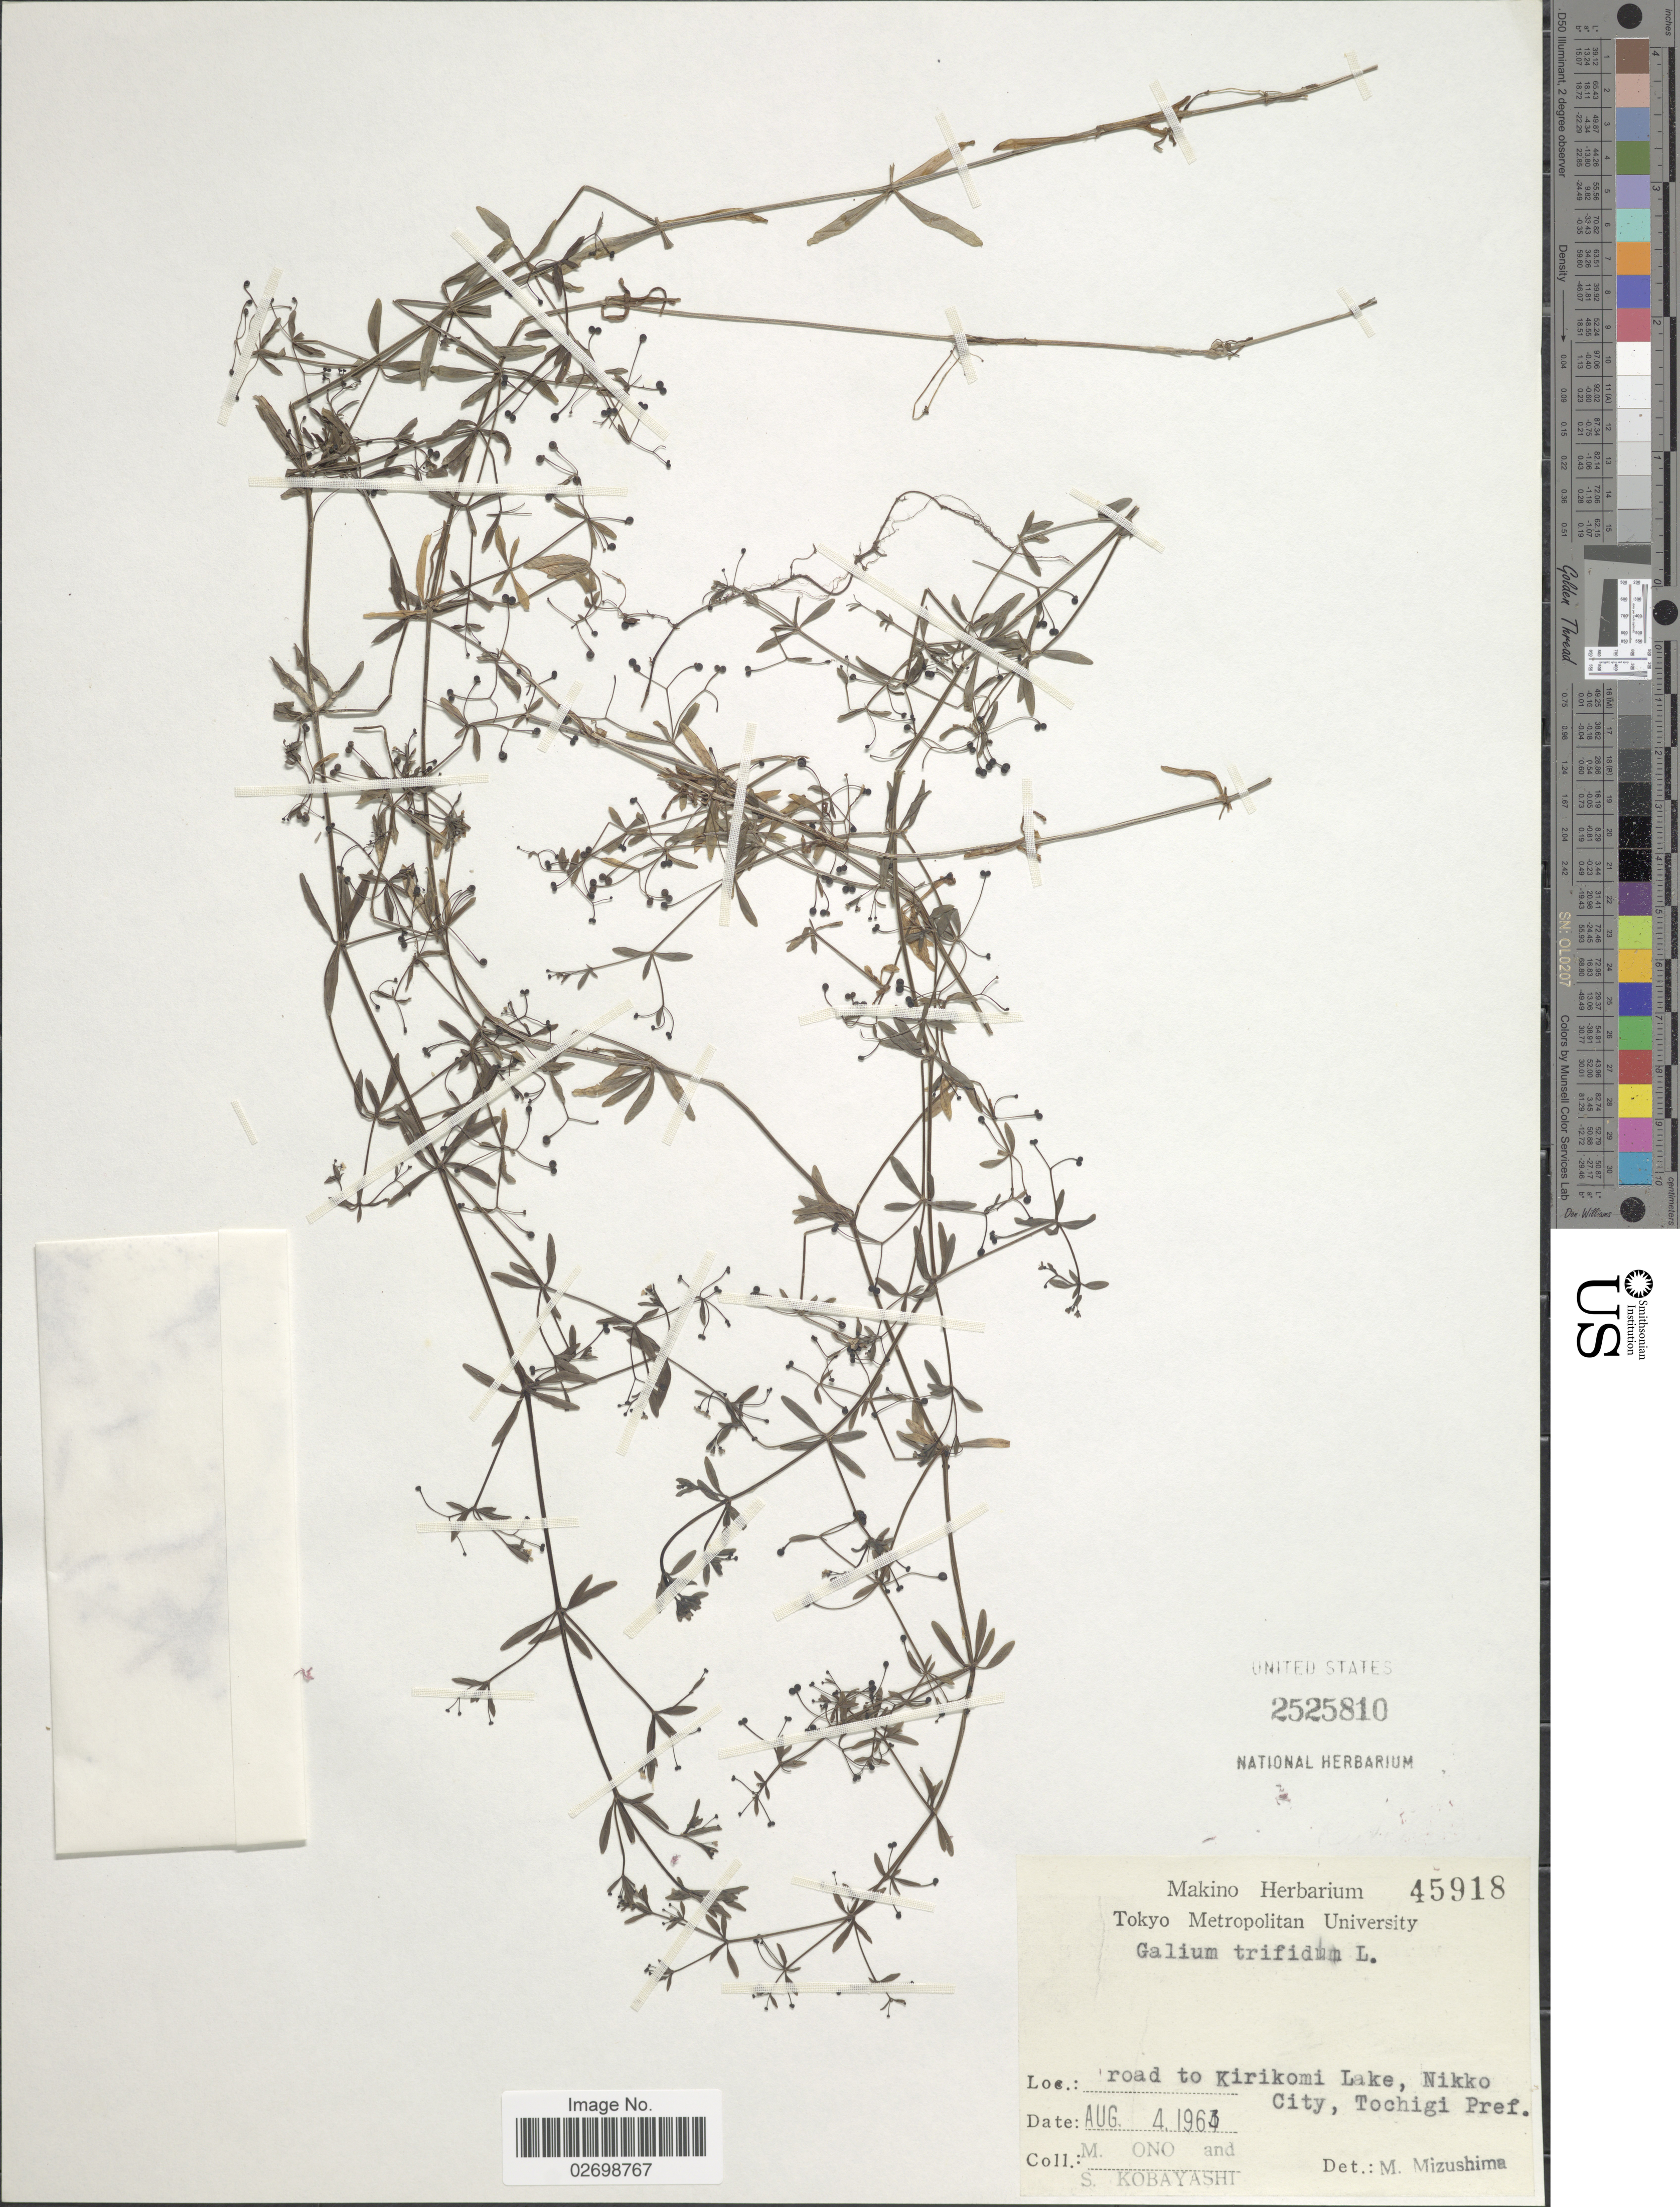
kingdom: Plantae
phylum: Tracheophyta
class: Magnoliopsida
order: Gentianales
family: Rubiaceae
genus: Galium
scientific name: Galium trifidum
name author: L.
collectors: M. Ono & S. Kobayashi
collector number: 45918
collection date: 1963-08-04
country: Japan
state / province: Totigi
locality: Road to Kirikomi Lake, Nikko City, Tochigi Pref.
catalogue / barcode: US 2525810